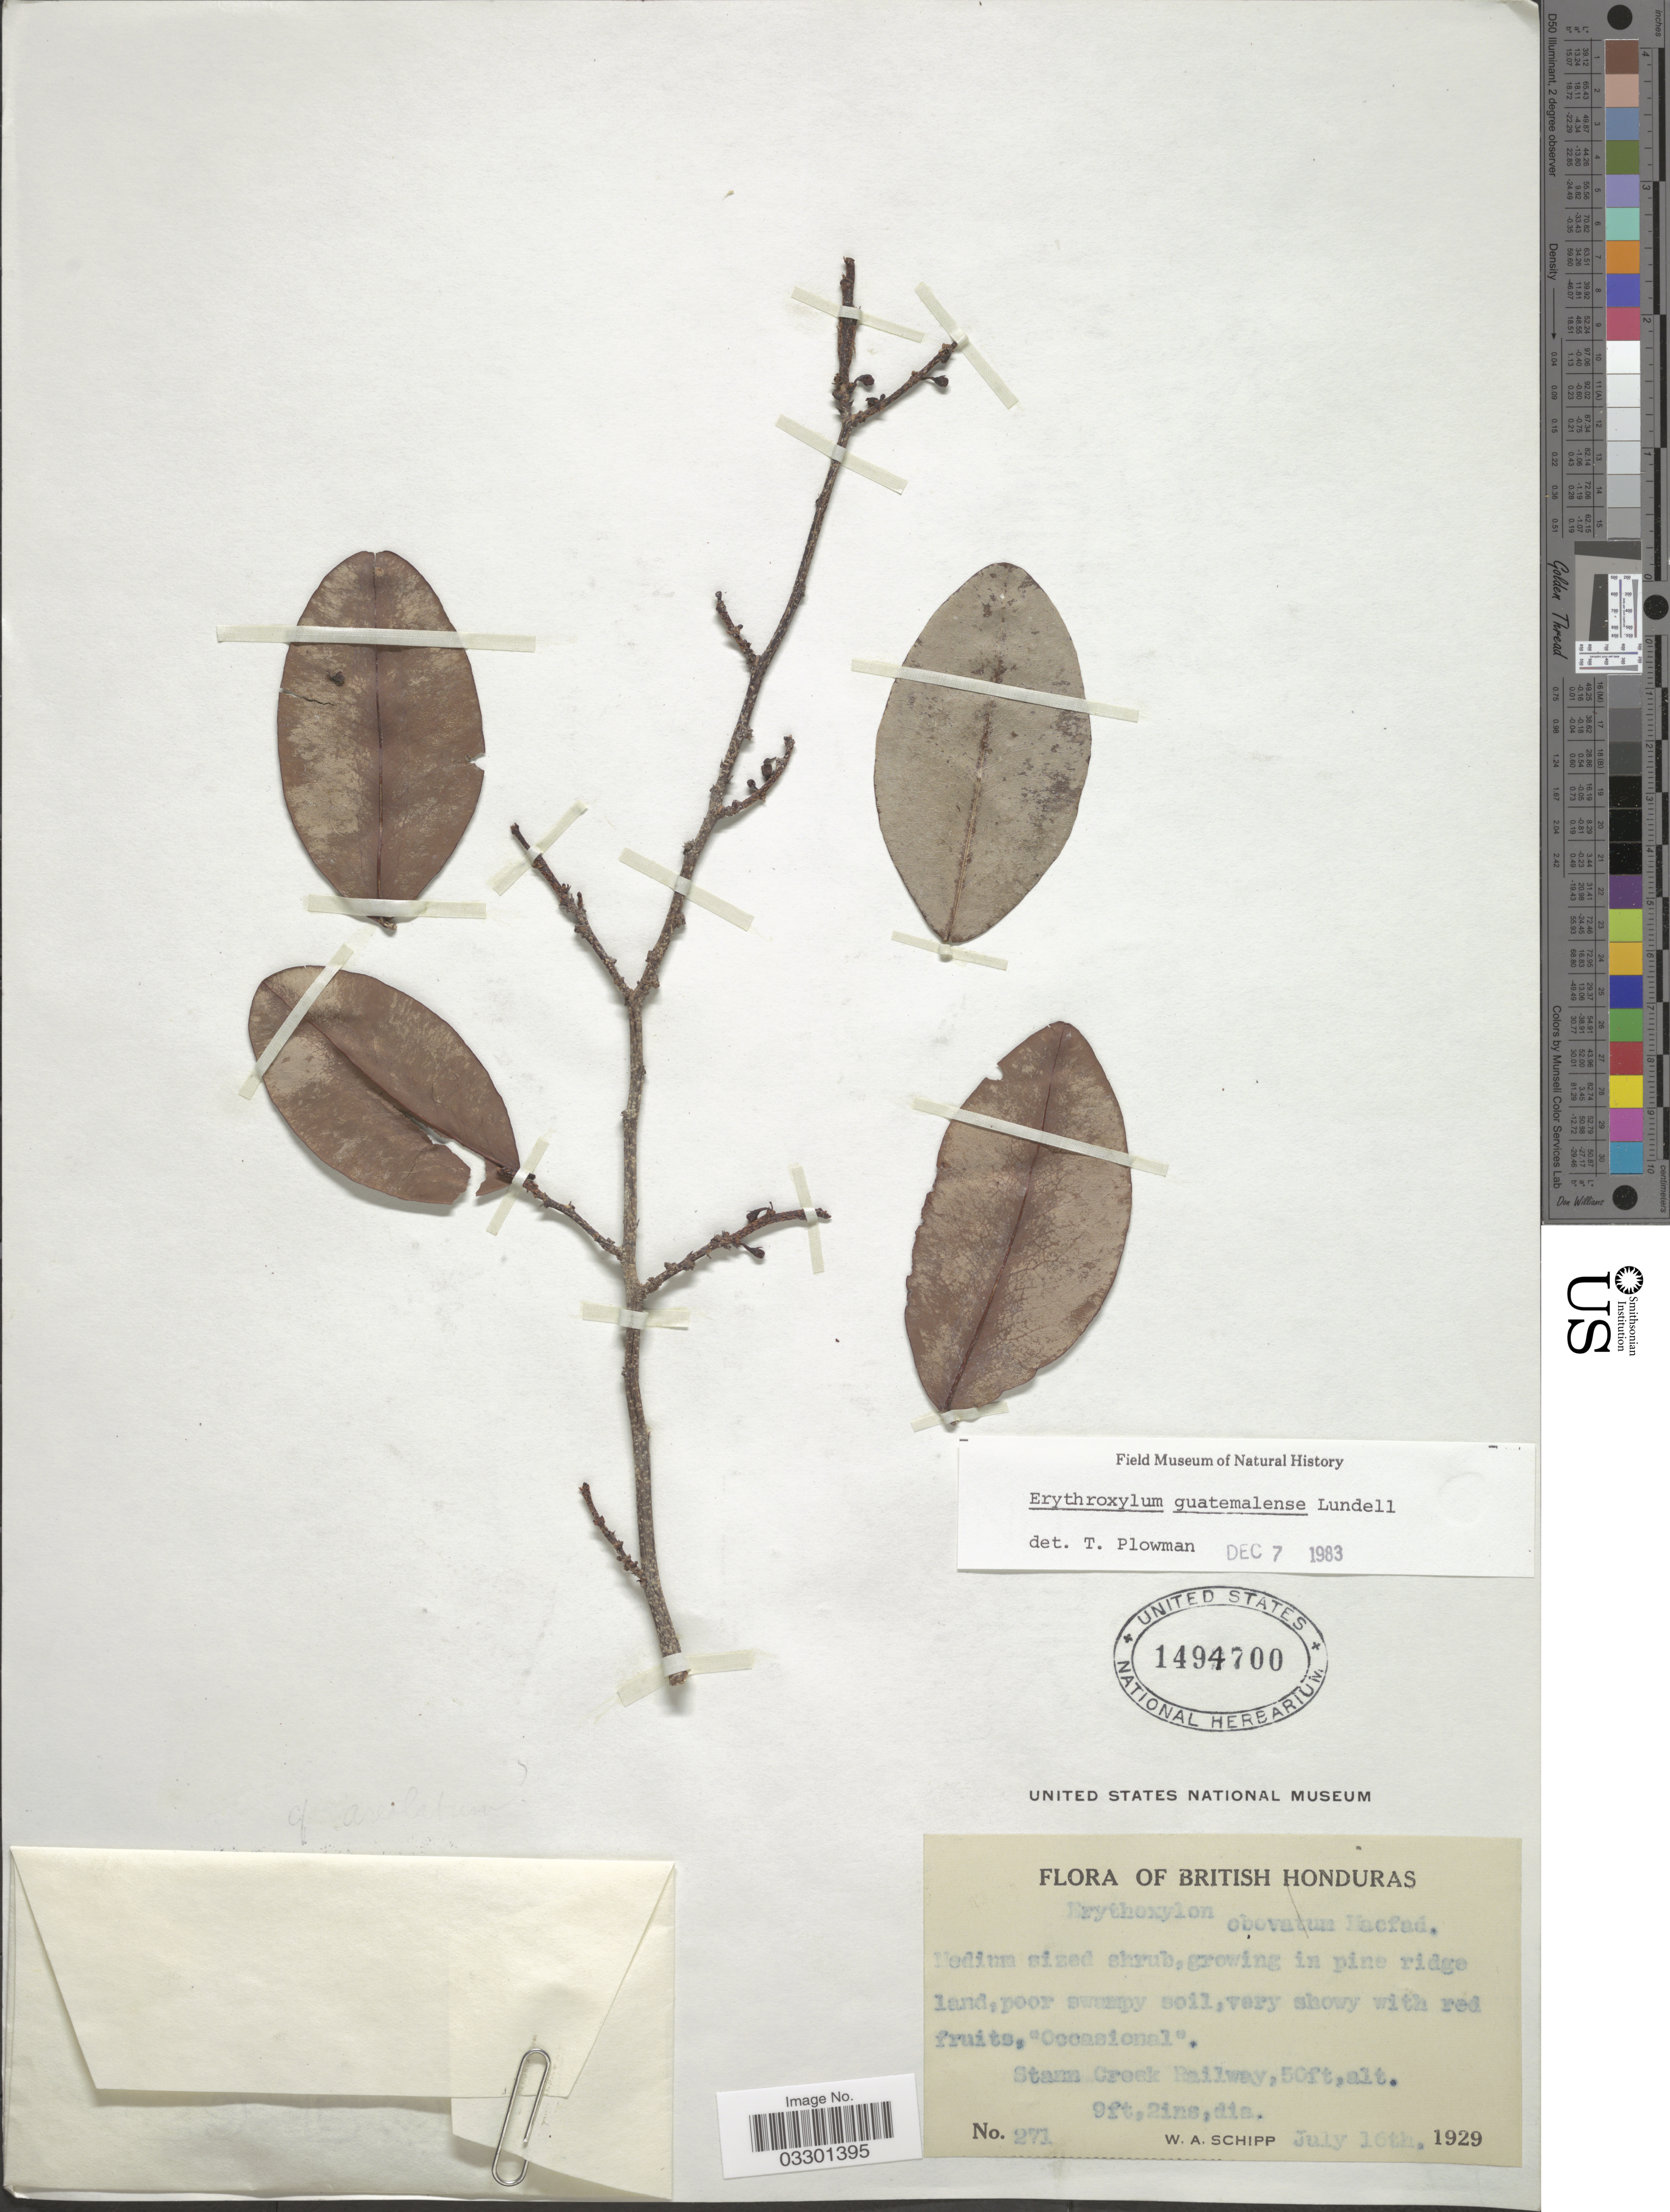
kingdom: Plantae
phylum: Tracheophyta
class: Magnoliopsida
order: Malpighiales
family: Erythroxylaceae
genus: Erythroxylum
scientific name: Erythroxylum guatemalense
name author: Lundell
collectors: W. Schipp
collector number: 271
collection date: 1929-07-16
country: Belize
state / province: Stann Creek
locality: British Honduras. Stann Creek Railway.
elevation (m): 15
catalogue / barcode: US 1494700